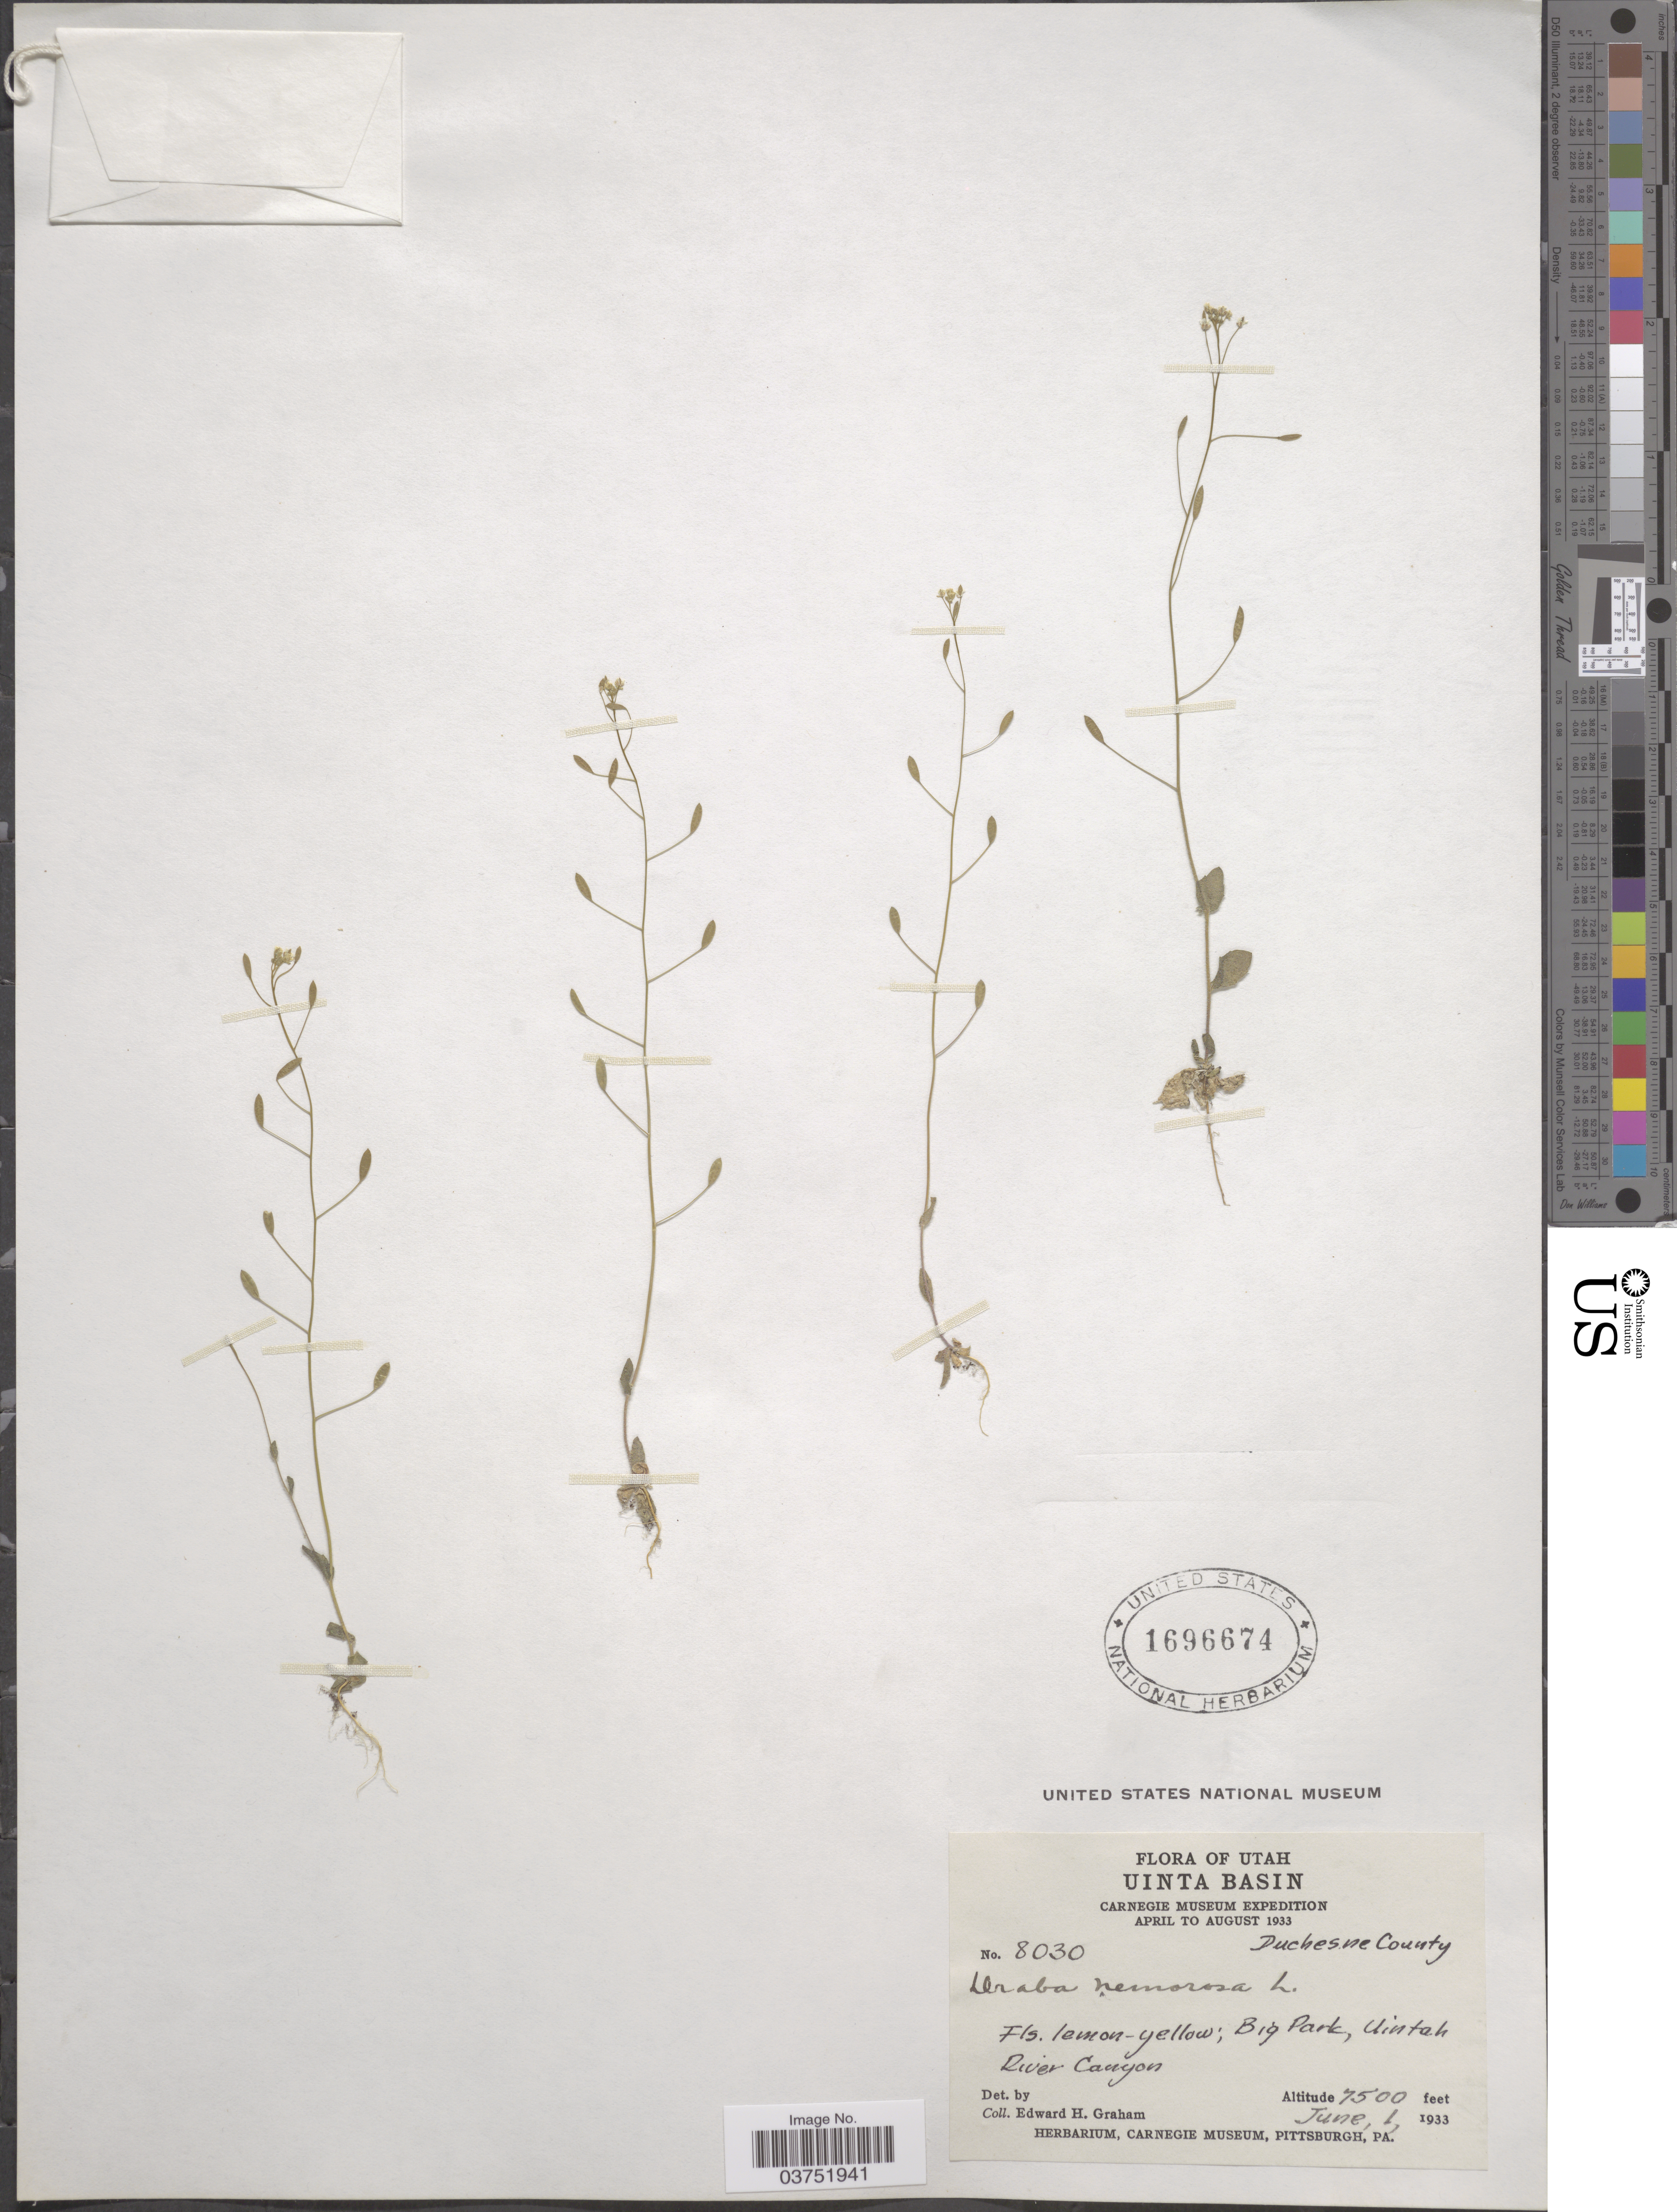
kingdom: Plantae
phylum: Tracheophyta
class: Magnoliopsida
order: Brassicales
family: Brassicaceae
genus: Draba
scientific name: Draba nemorosa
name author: L.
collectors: E. H. Graham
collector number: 8030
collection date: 1933-06-01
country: United States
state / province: Utah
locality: Uinta Basin. Duchesne County. Big Park, Uintah River Canyon.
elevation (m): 2286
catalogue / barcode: US 1696674